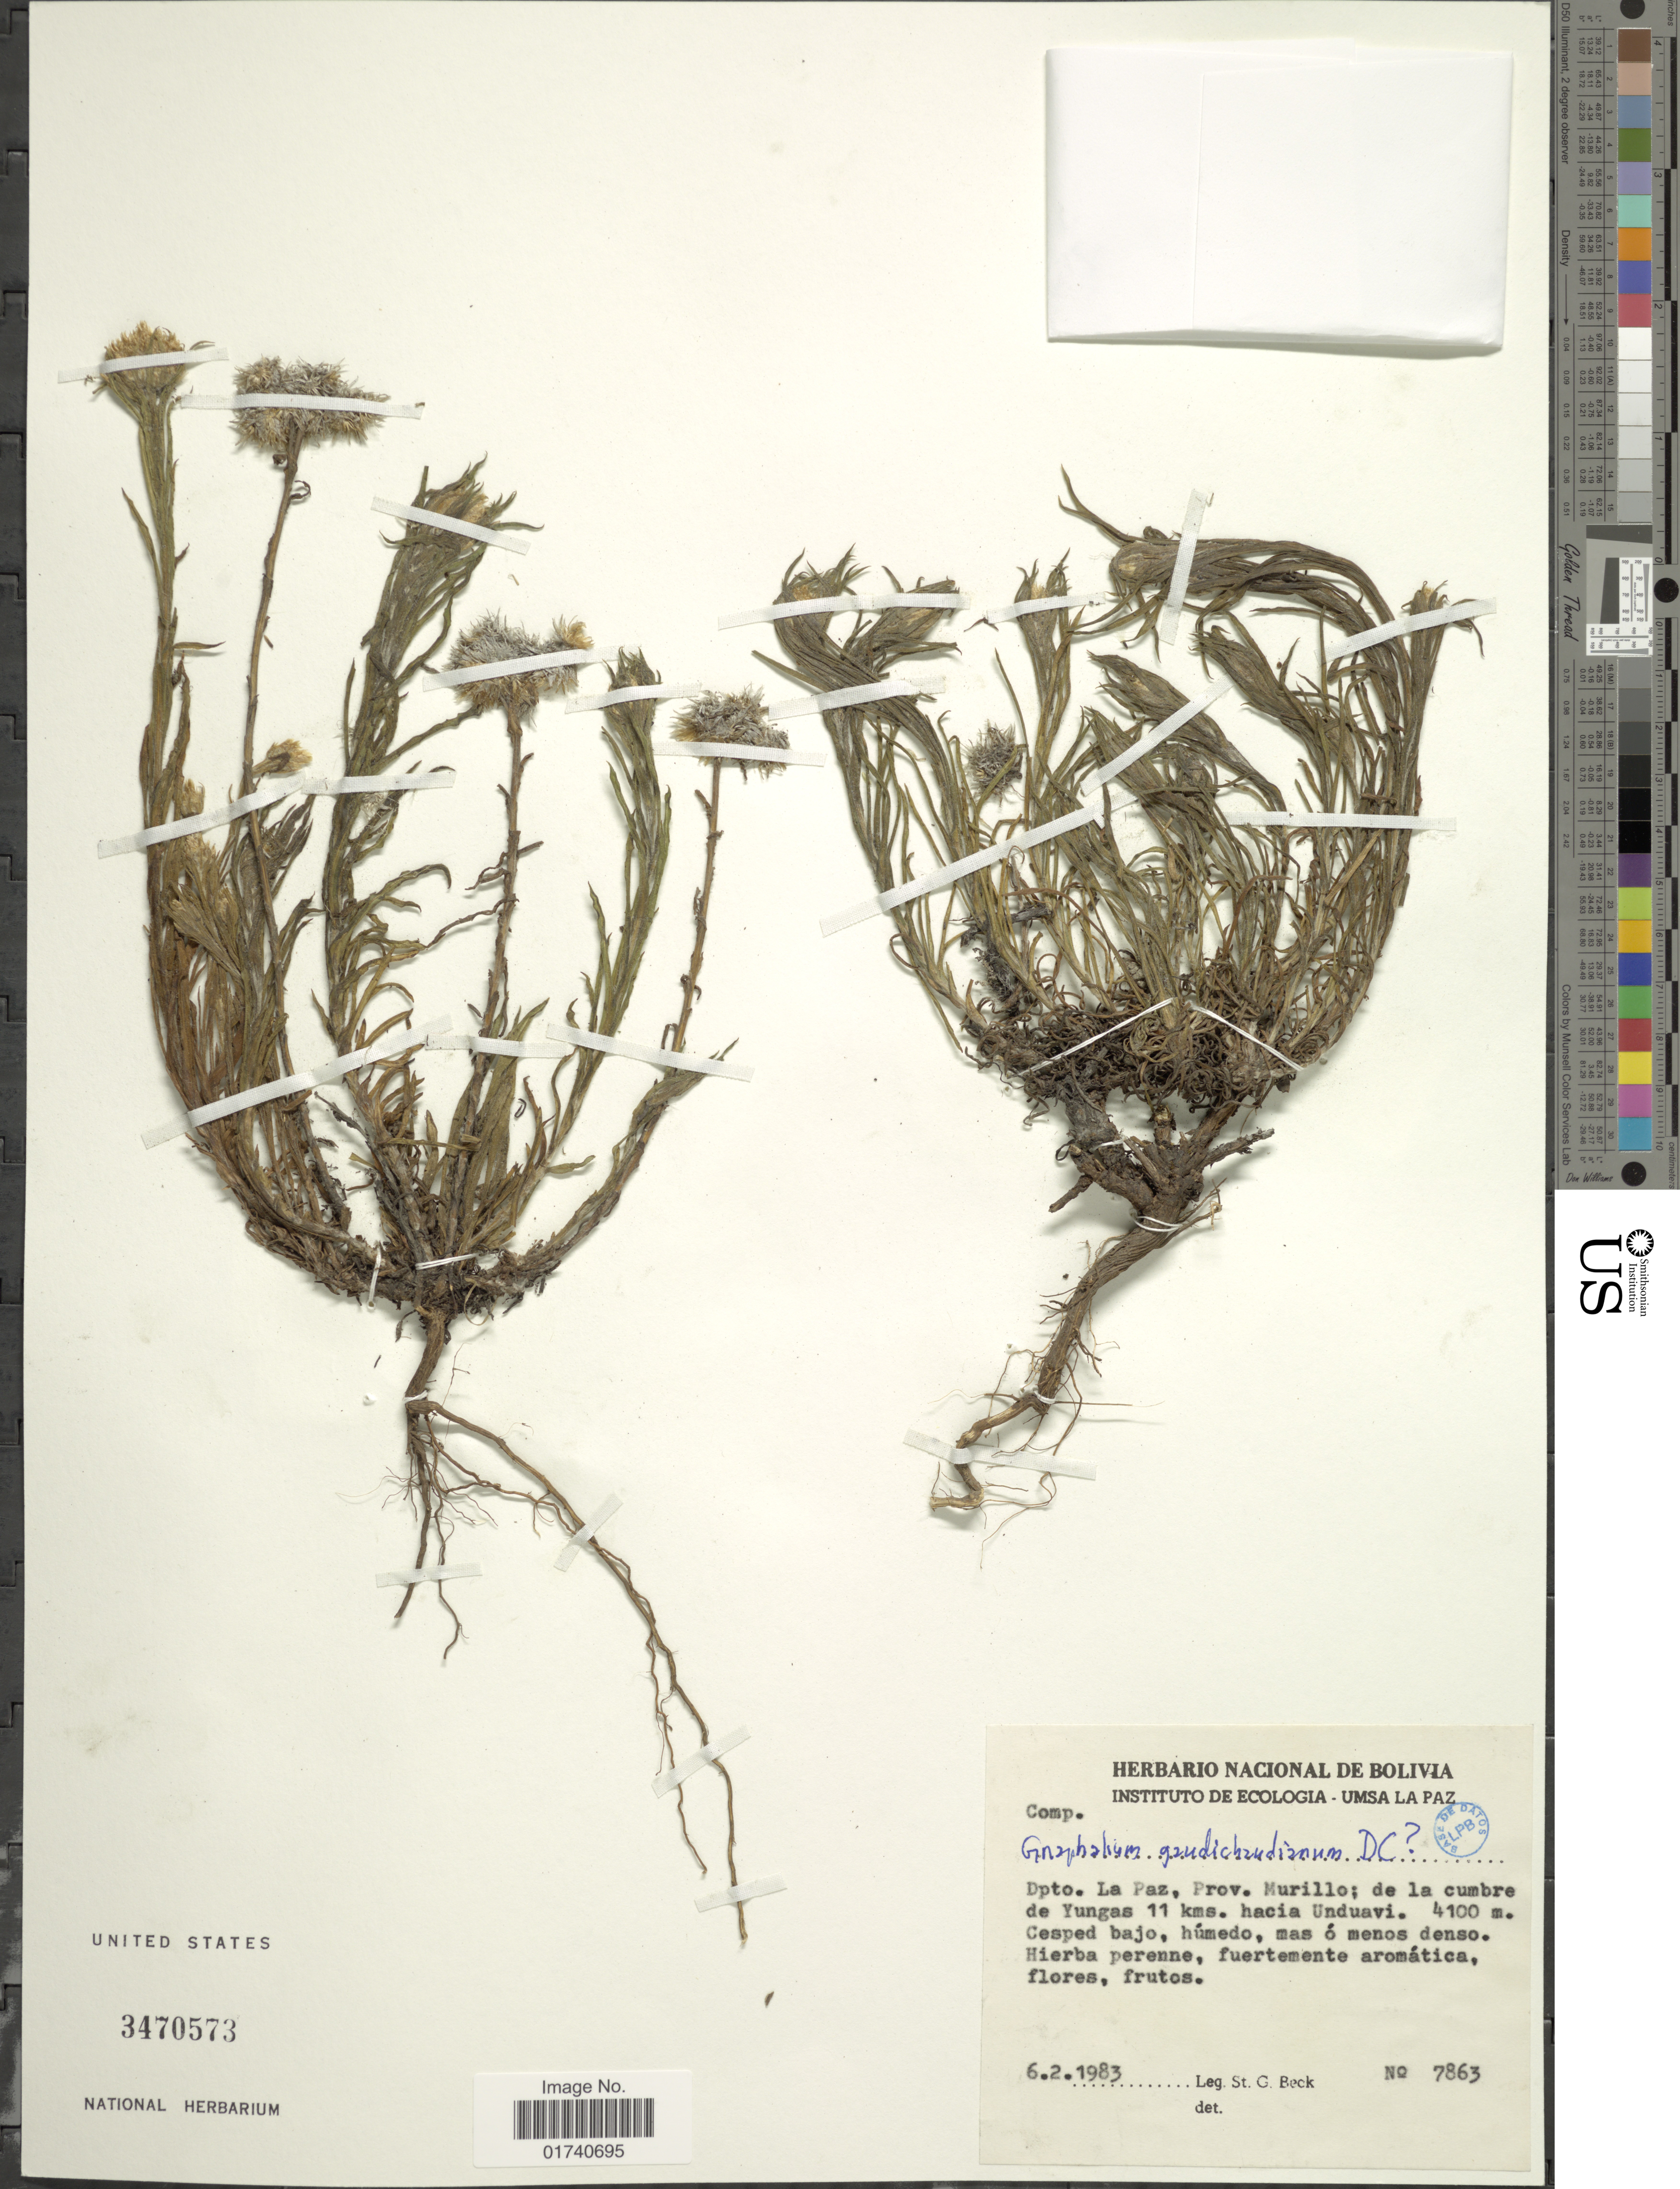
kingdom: Plantae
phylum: Tracheophyta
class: Magnoliopsida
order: Asterales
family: Asteraceae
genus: Pseudognaphalium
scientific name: Pseudognaphalium gaudichaudianum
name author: (DC.) Anderb.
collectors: S. G. Beck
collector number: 7863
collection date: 1983-02-06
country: Bolivia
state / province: La Paz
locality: Dpto. La Paz, Prov. Murillo; de la cumbre de Yungas 11 kms. hacia Unduavi.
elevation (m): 4100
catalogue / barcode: US 3470573